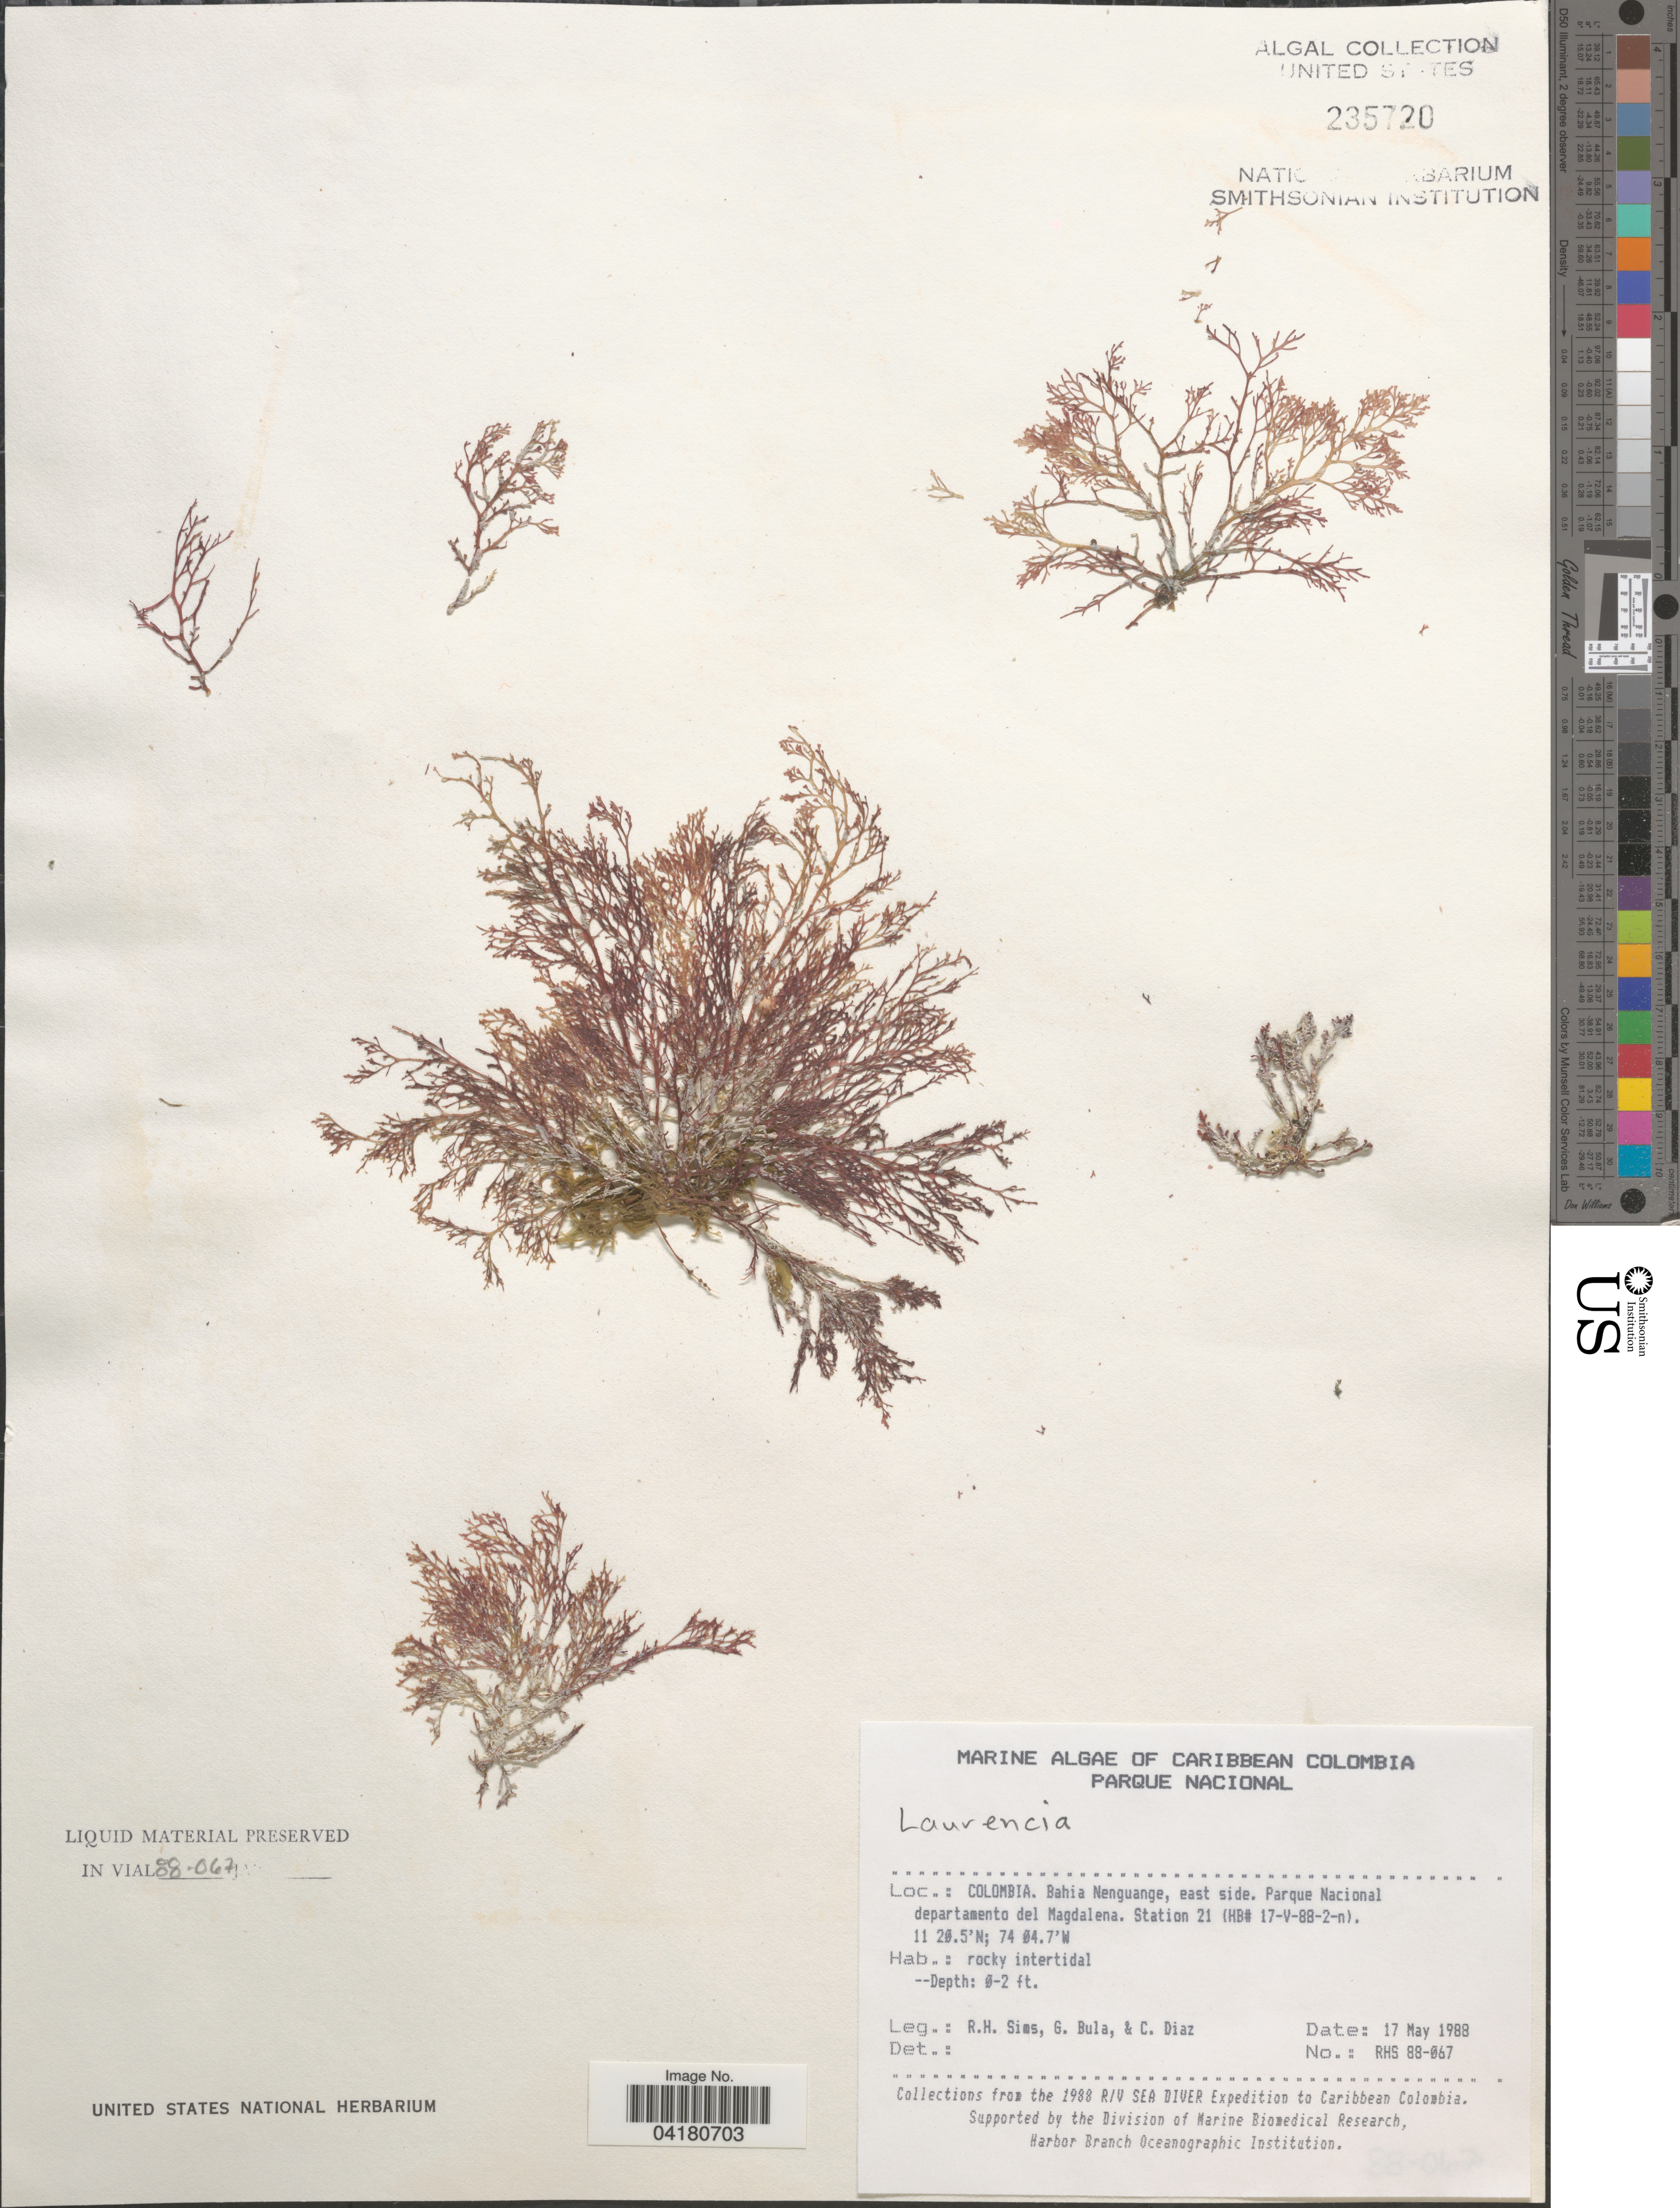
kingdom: Plantae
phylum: Rhodophyta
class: Florideophyceae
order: Ceramiales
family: Rhodomelaceae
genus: Laurencia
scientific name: Laurencia sp.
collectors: R. H. Sims, G. Bula & C. Díaz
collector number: RHS88-067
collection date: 1988-05-17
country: Colombia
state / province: Magdalena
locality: Caribbean Colombia. Bahia Nenguange, east side. Parque Nacional departamento del Magdalena. Station 21 (HB# 17-V-88-2-n). The 1988 R/V Sea Diver Expedition to Caribbean Colombia.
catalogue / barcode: US 235720